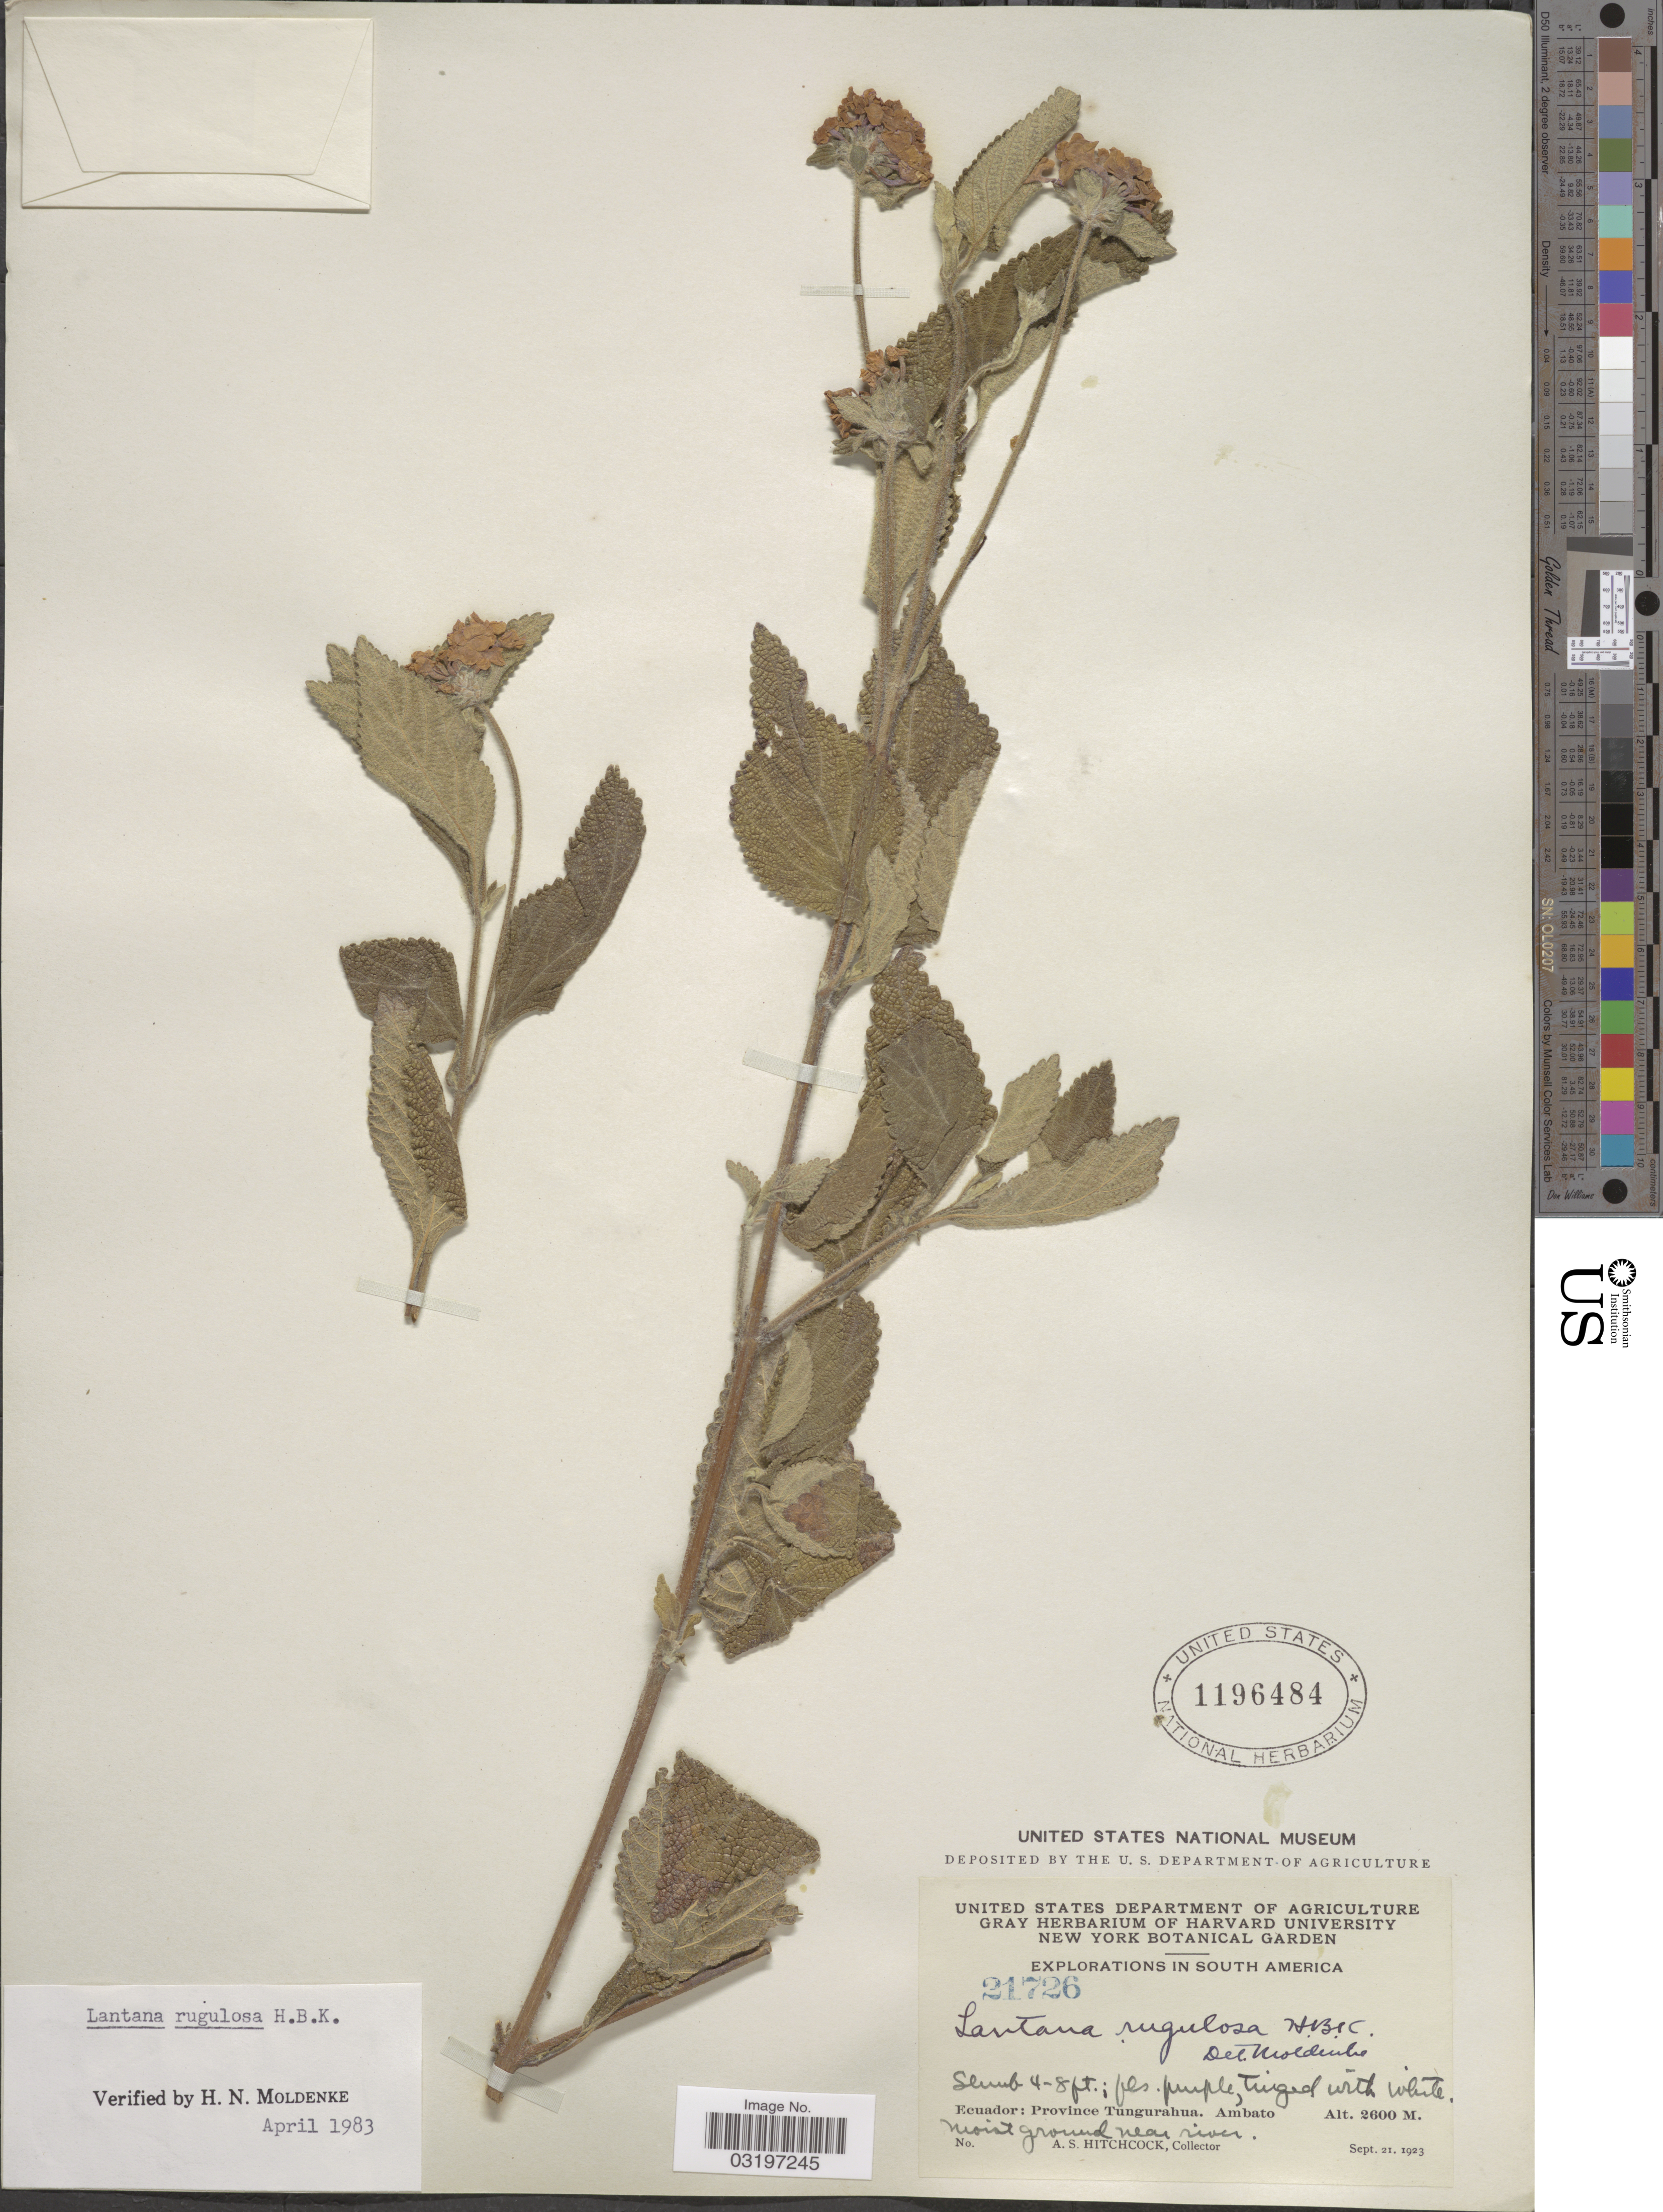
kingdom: Plantae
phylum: Tracheophyta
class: Magnoliopsida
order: Lamiales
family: Verbenaceae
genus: Lantana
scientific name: Lantana rugulosa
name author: Kunth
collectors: A. S. Hitchcock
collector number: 21726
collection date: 1923-09-21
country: Ecuador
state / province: Tungurahua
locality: Ambato.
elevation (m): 2600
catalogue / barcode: US 1196484